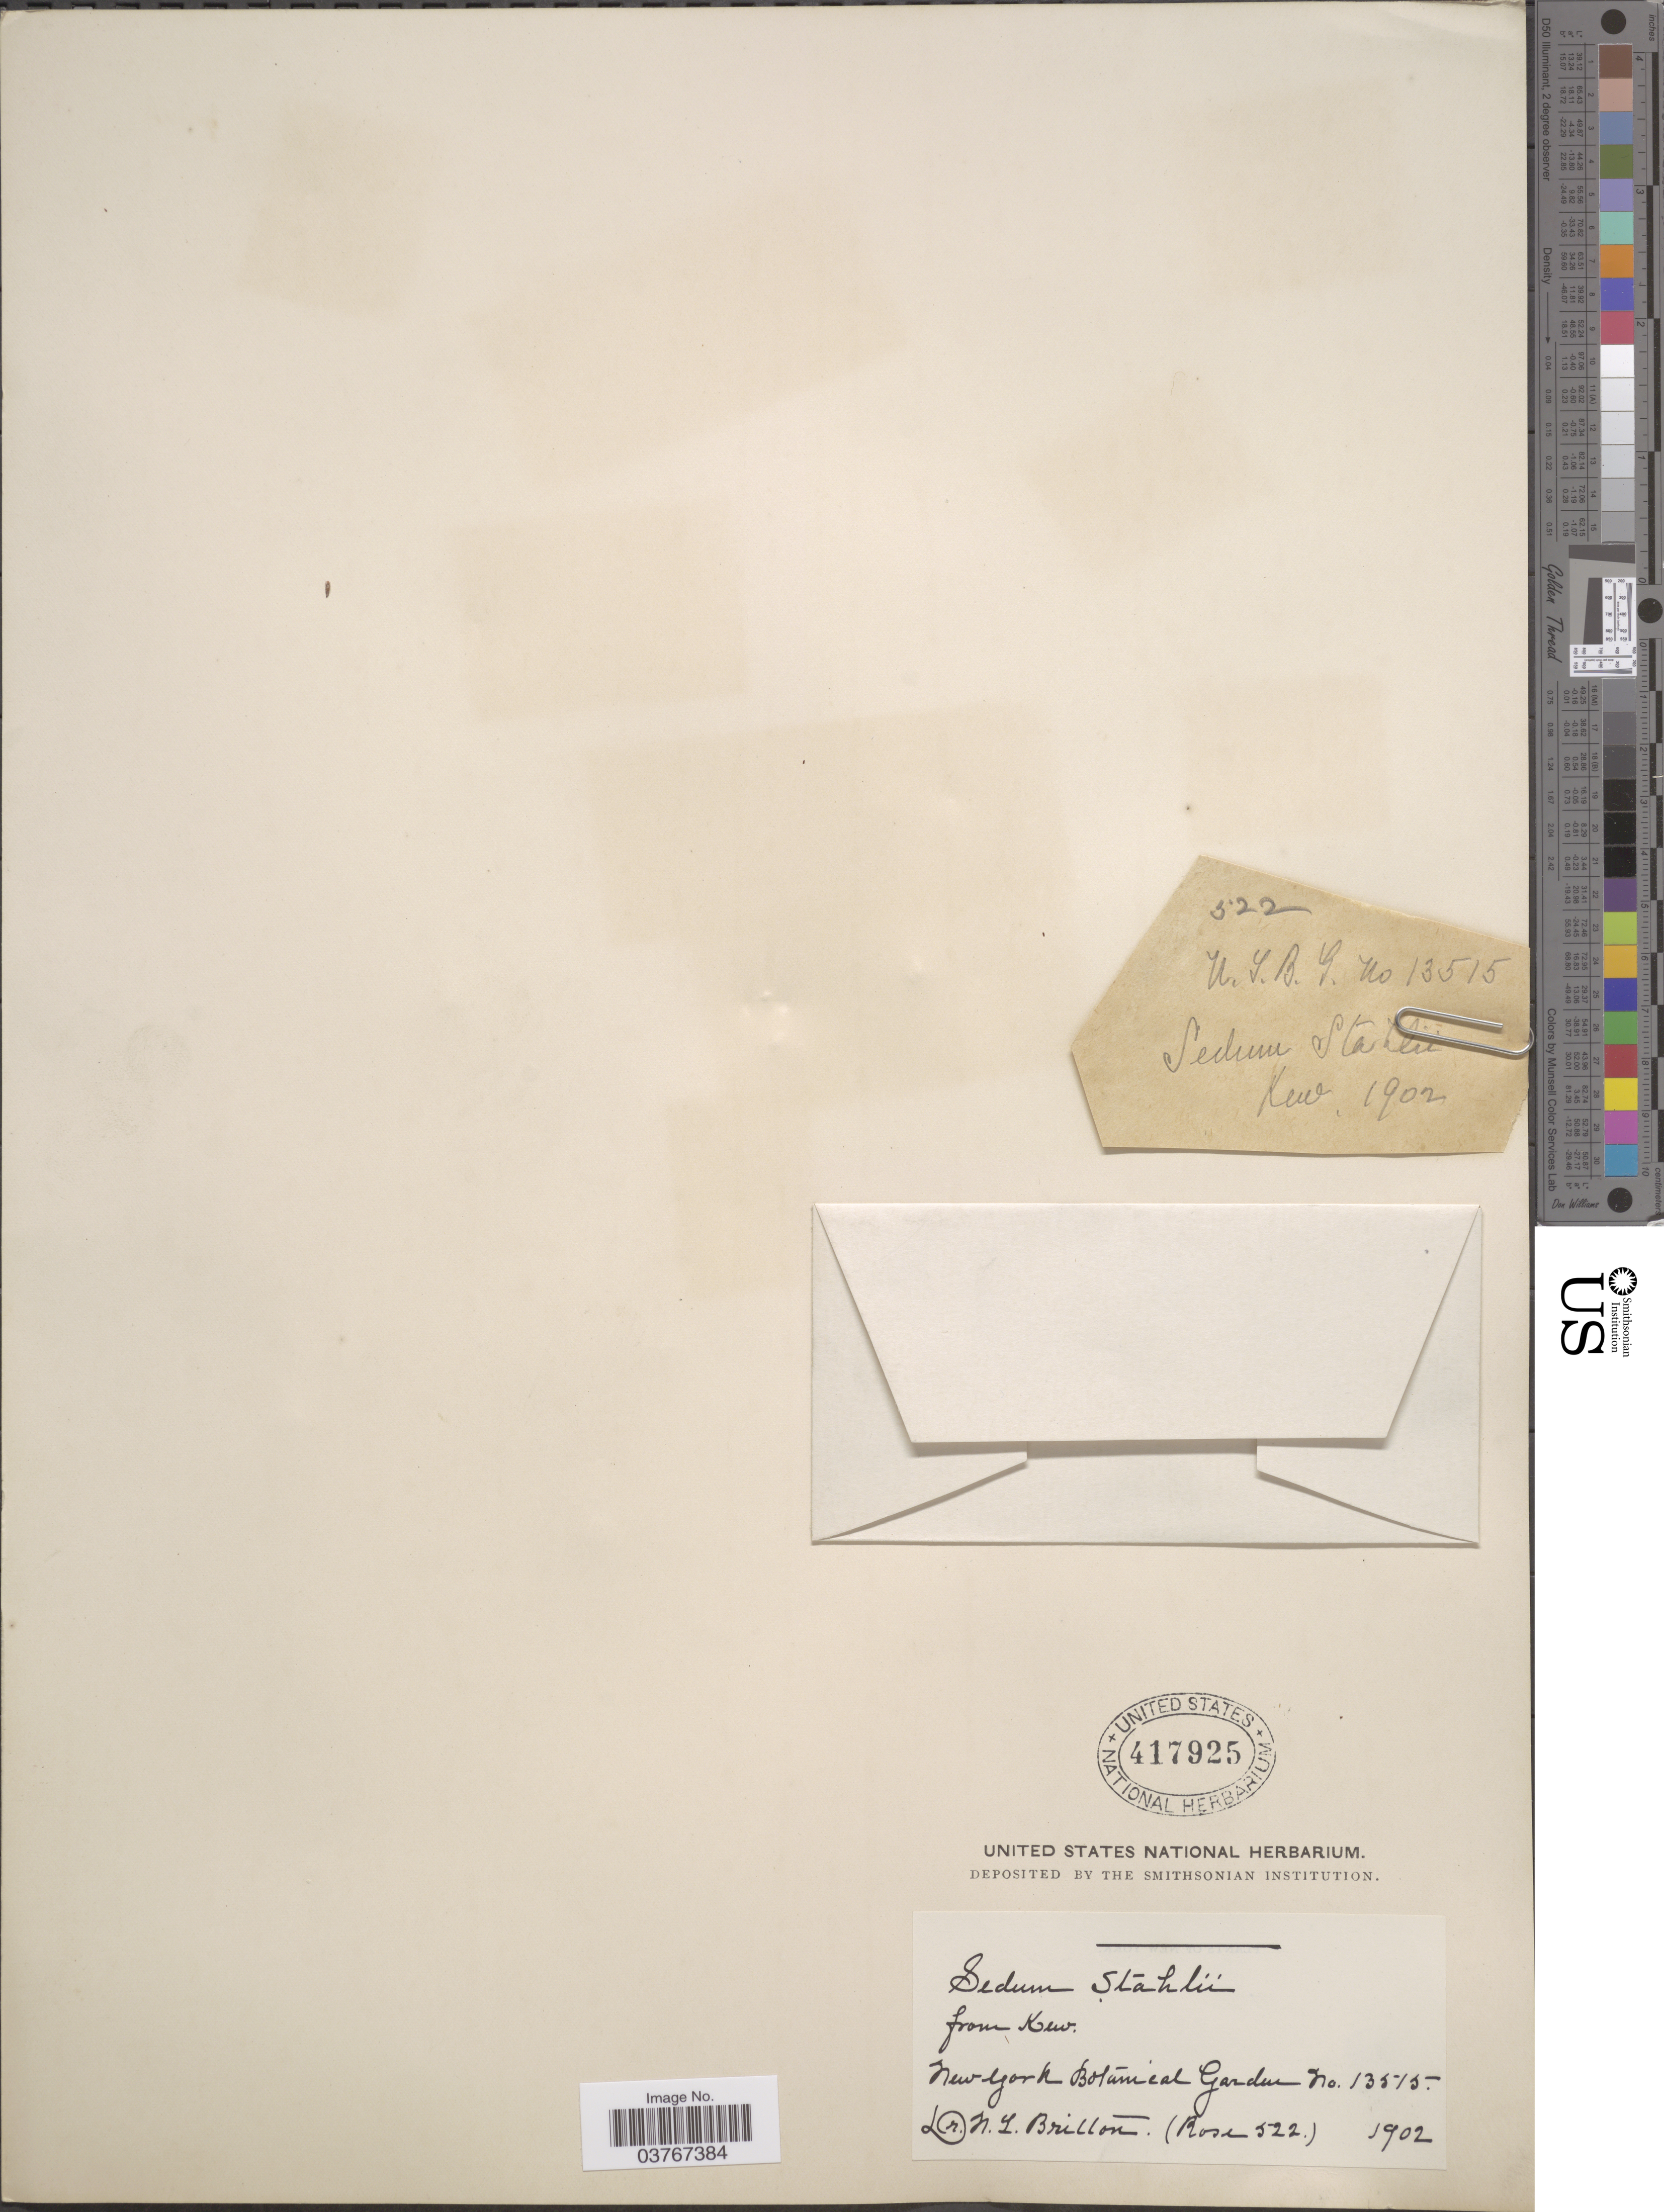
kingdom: Plantae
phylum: Tracheophyta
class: Magnoliopsida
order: Saxifragales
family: Crassulaceae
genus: Sedum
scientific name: Sedum stahlii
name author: Solms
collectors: N. Britton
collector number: Rose522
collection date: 1902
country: United States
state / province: New York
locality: New York Botanical Garden no. 13515.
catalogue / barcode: US 417925